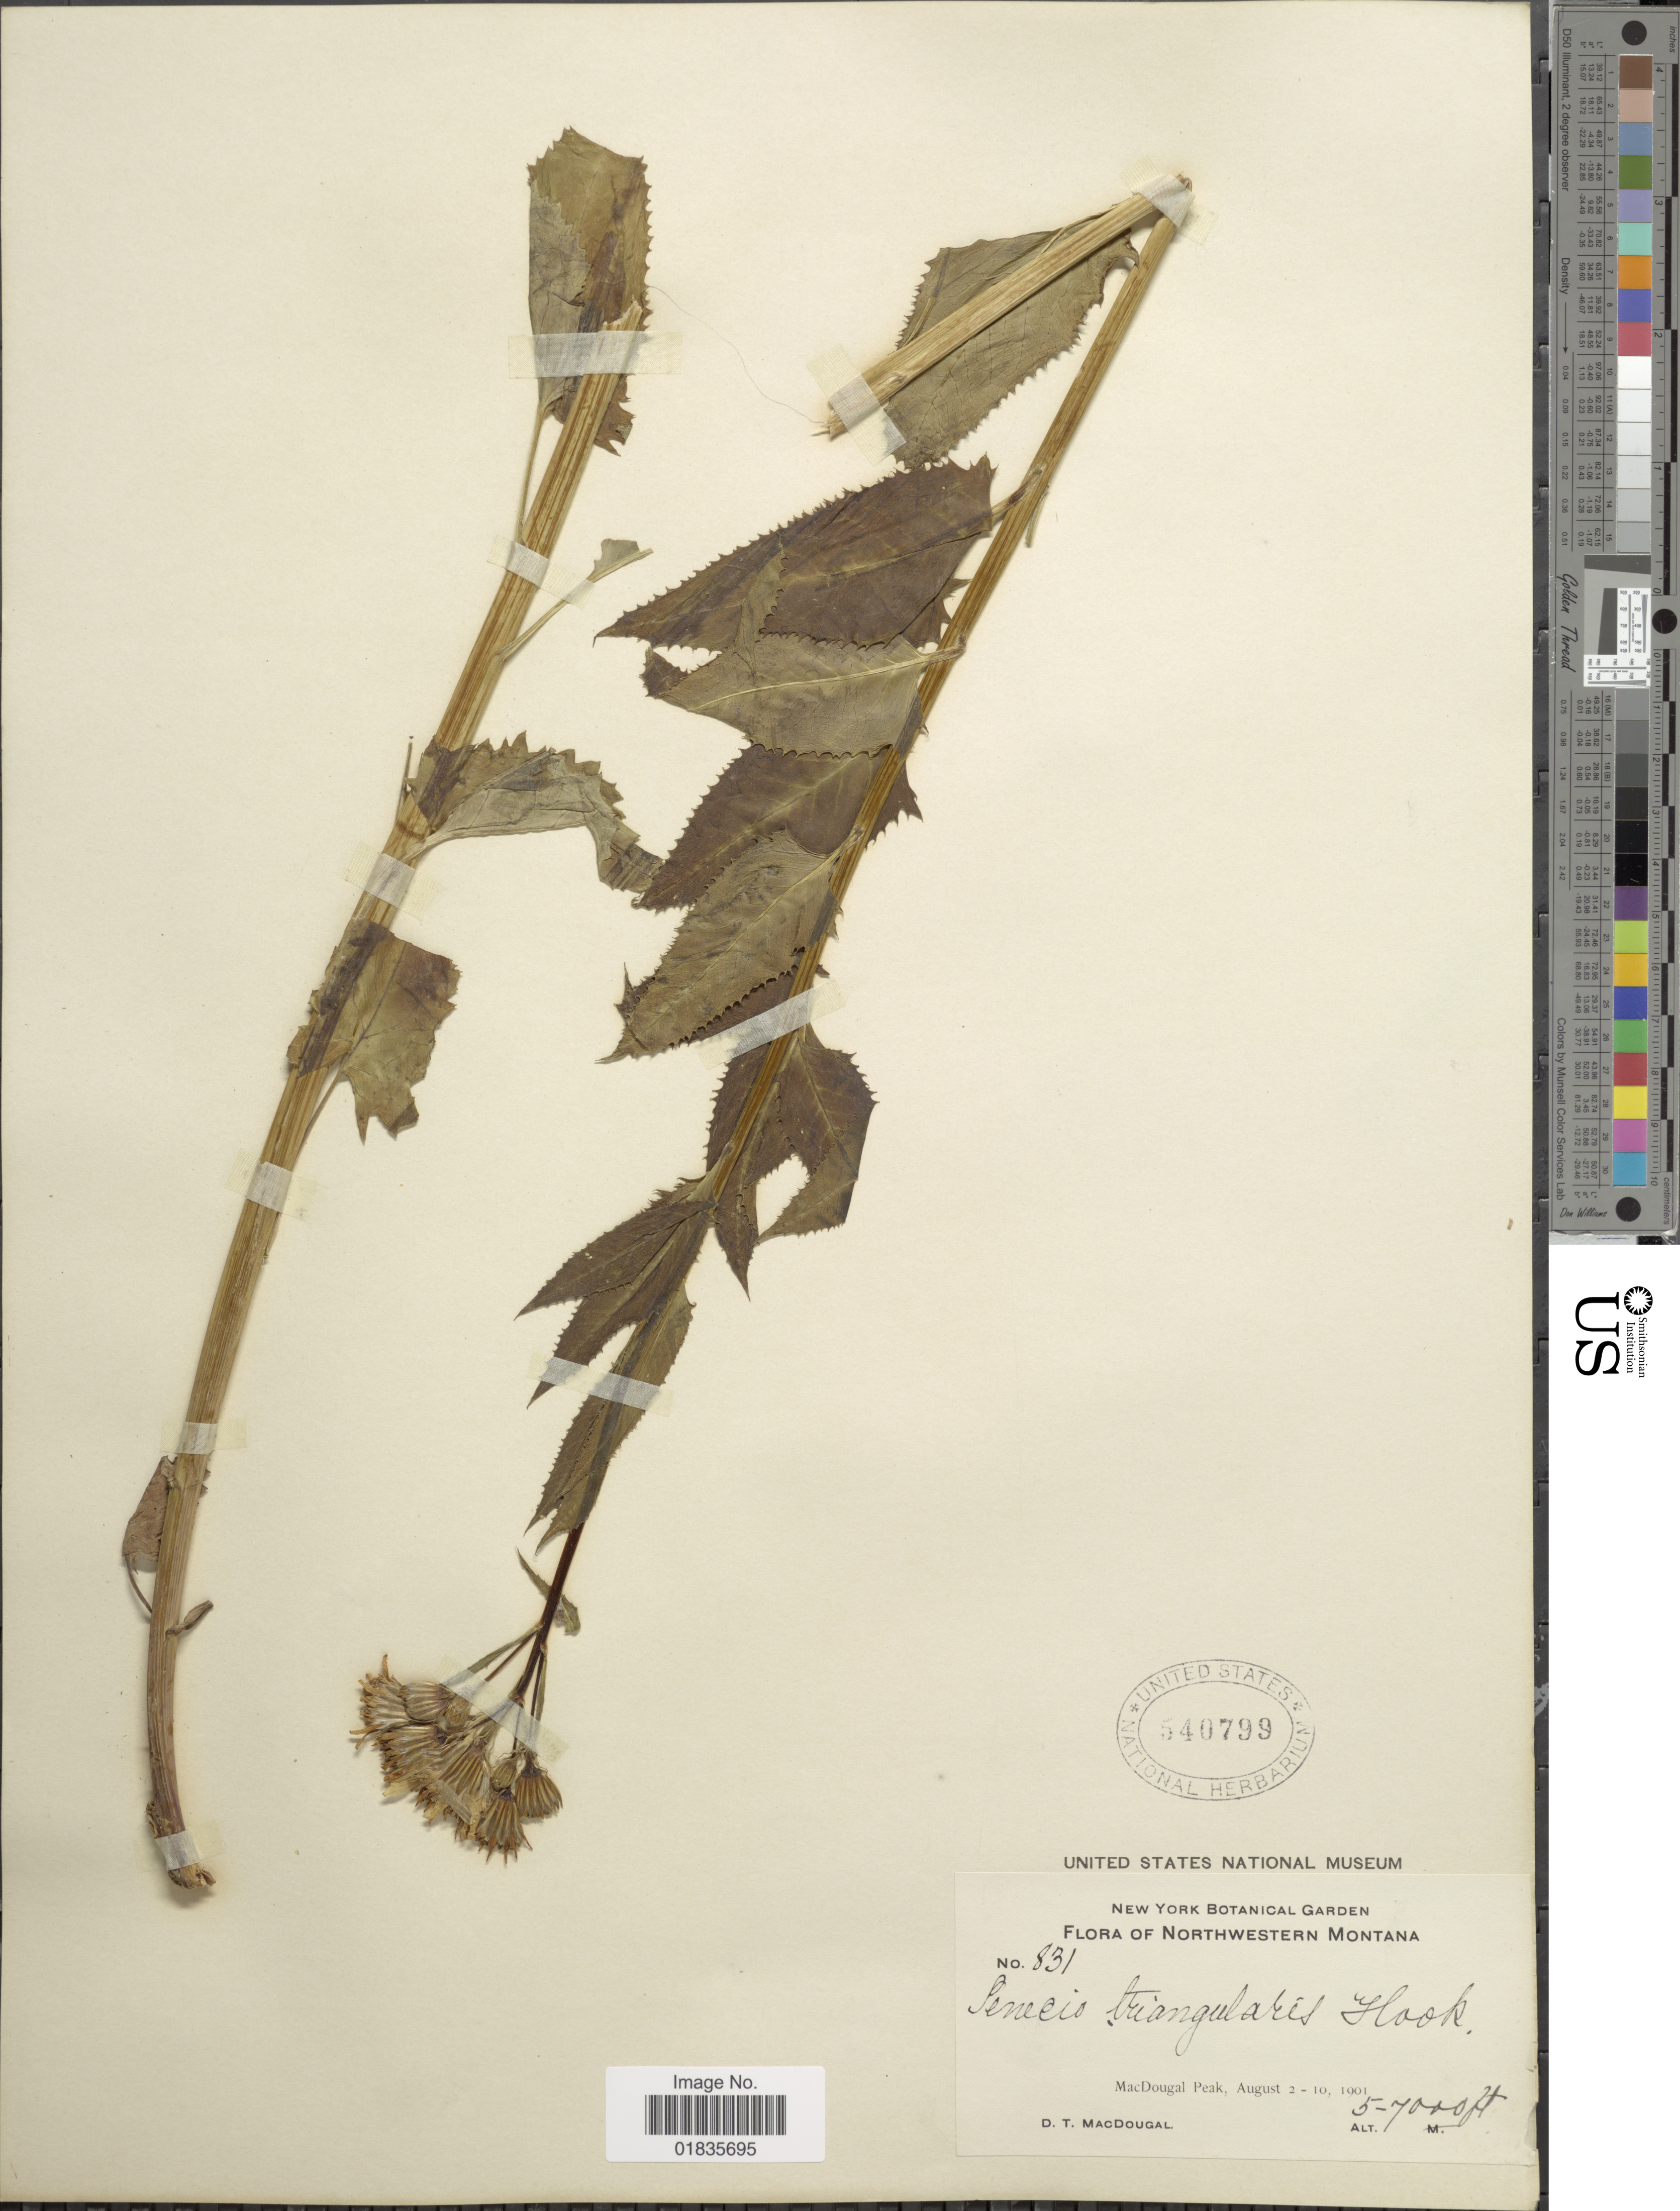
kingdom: Plantae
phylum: Tracheophyta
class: Magnoliopsida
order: Asterales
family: Asteraceae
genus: Senecio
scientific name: Senecio tricephalus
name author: Klatt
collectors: D. T. MacDougal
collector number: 831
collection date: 1901-08-02/1901-08-10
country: United States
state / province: Montana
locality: Northwestern Montana, MacDougal Peak.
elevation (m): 1524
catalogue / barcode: US 540799